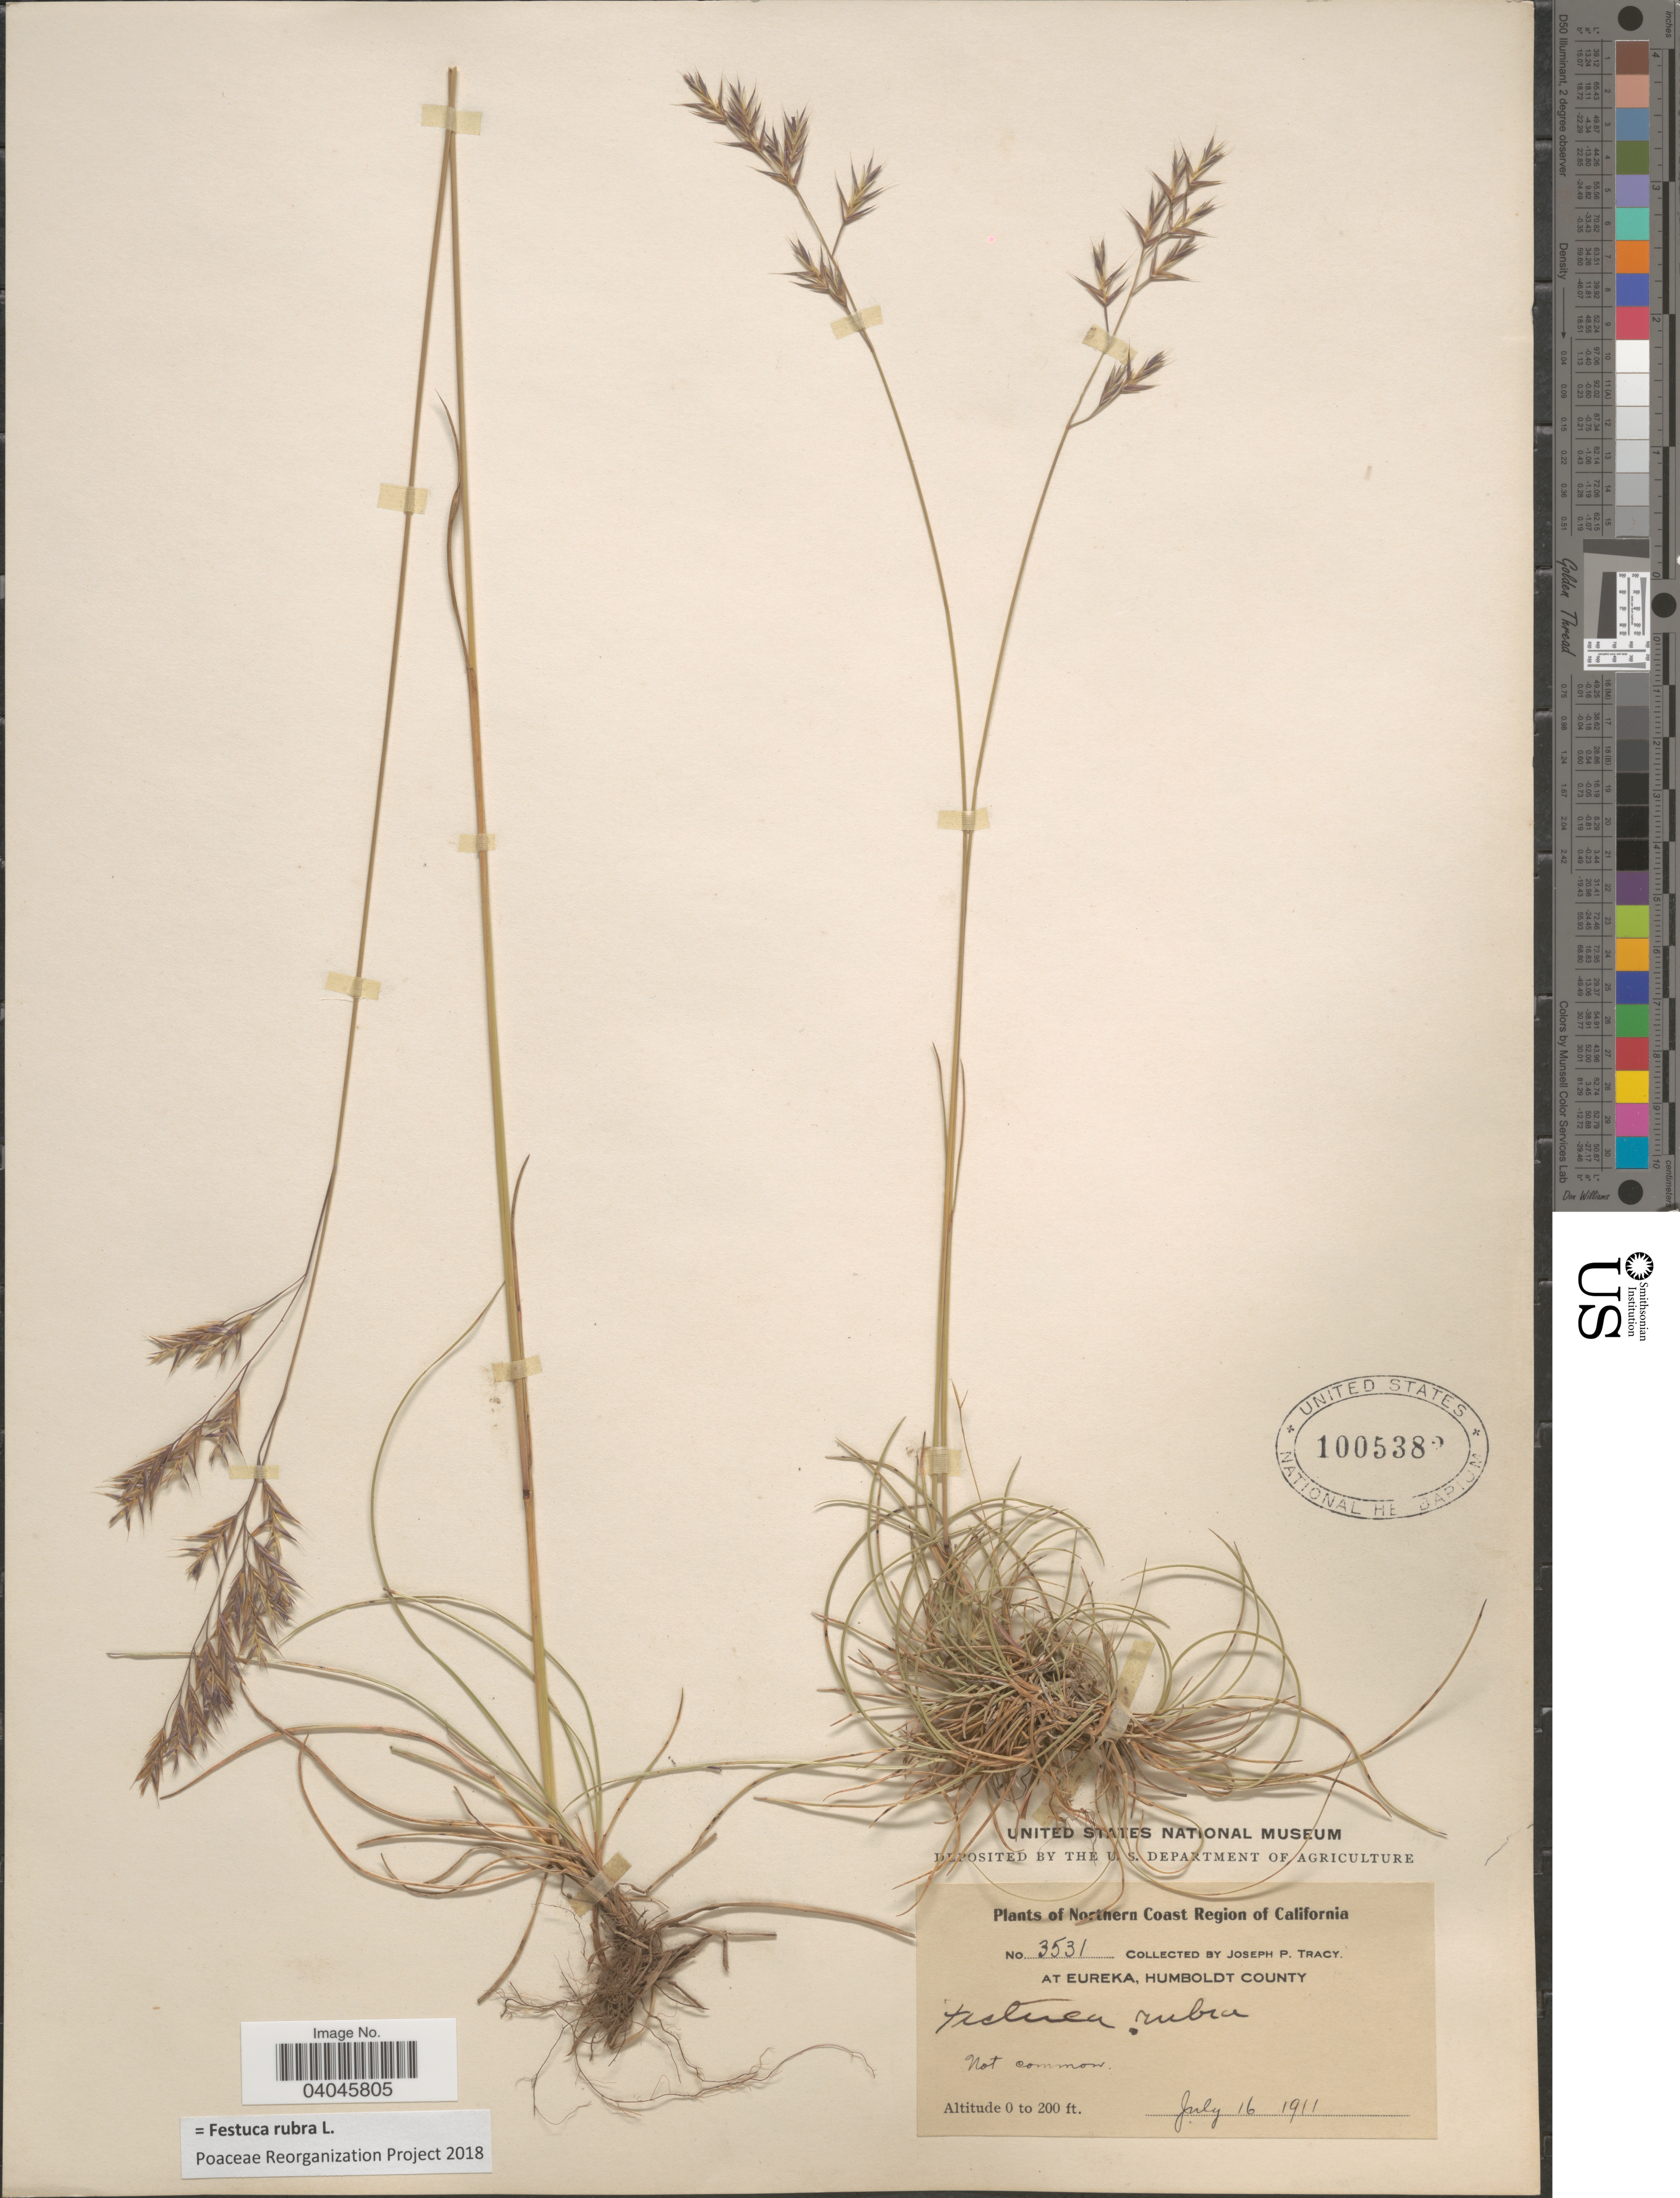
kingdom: Plantae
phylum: Tracheophyta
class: Liliopsida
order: Poales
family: Poaceae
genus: Festuca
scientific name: Festuca rubra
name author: L.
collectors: J. Tracy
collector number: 3531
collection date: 1911-07-16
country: United States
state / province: California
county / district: Humboldt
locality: Northern Coast Region of California. At Eureka, Humboldt County.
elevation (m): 0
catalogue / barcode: US 1005382